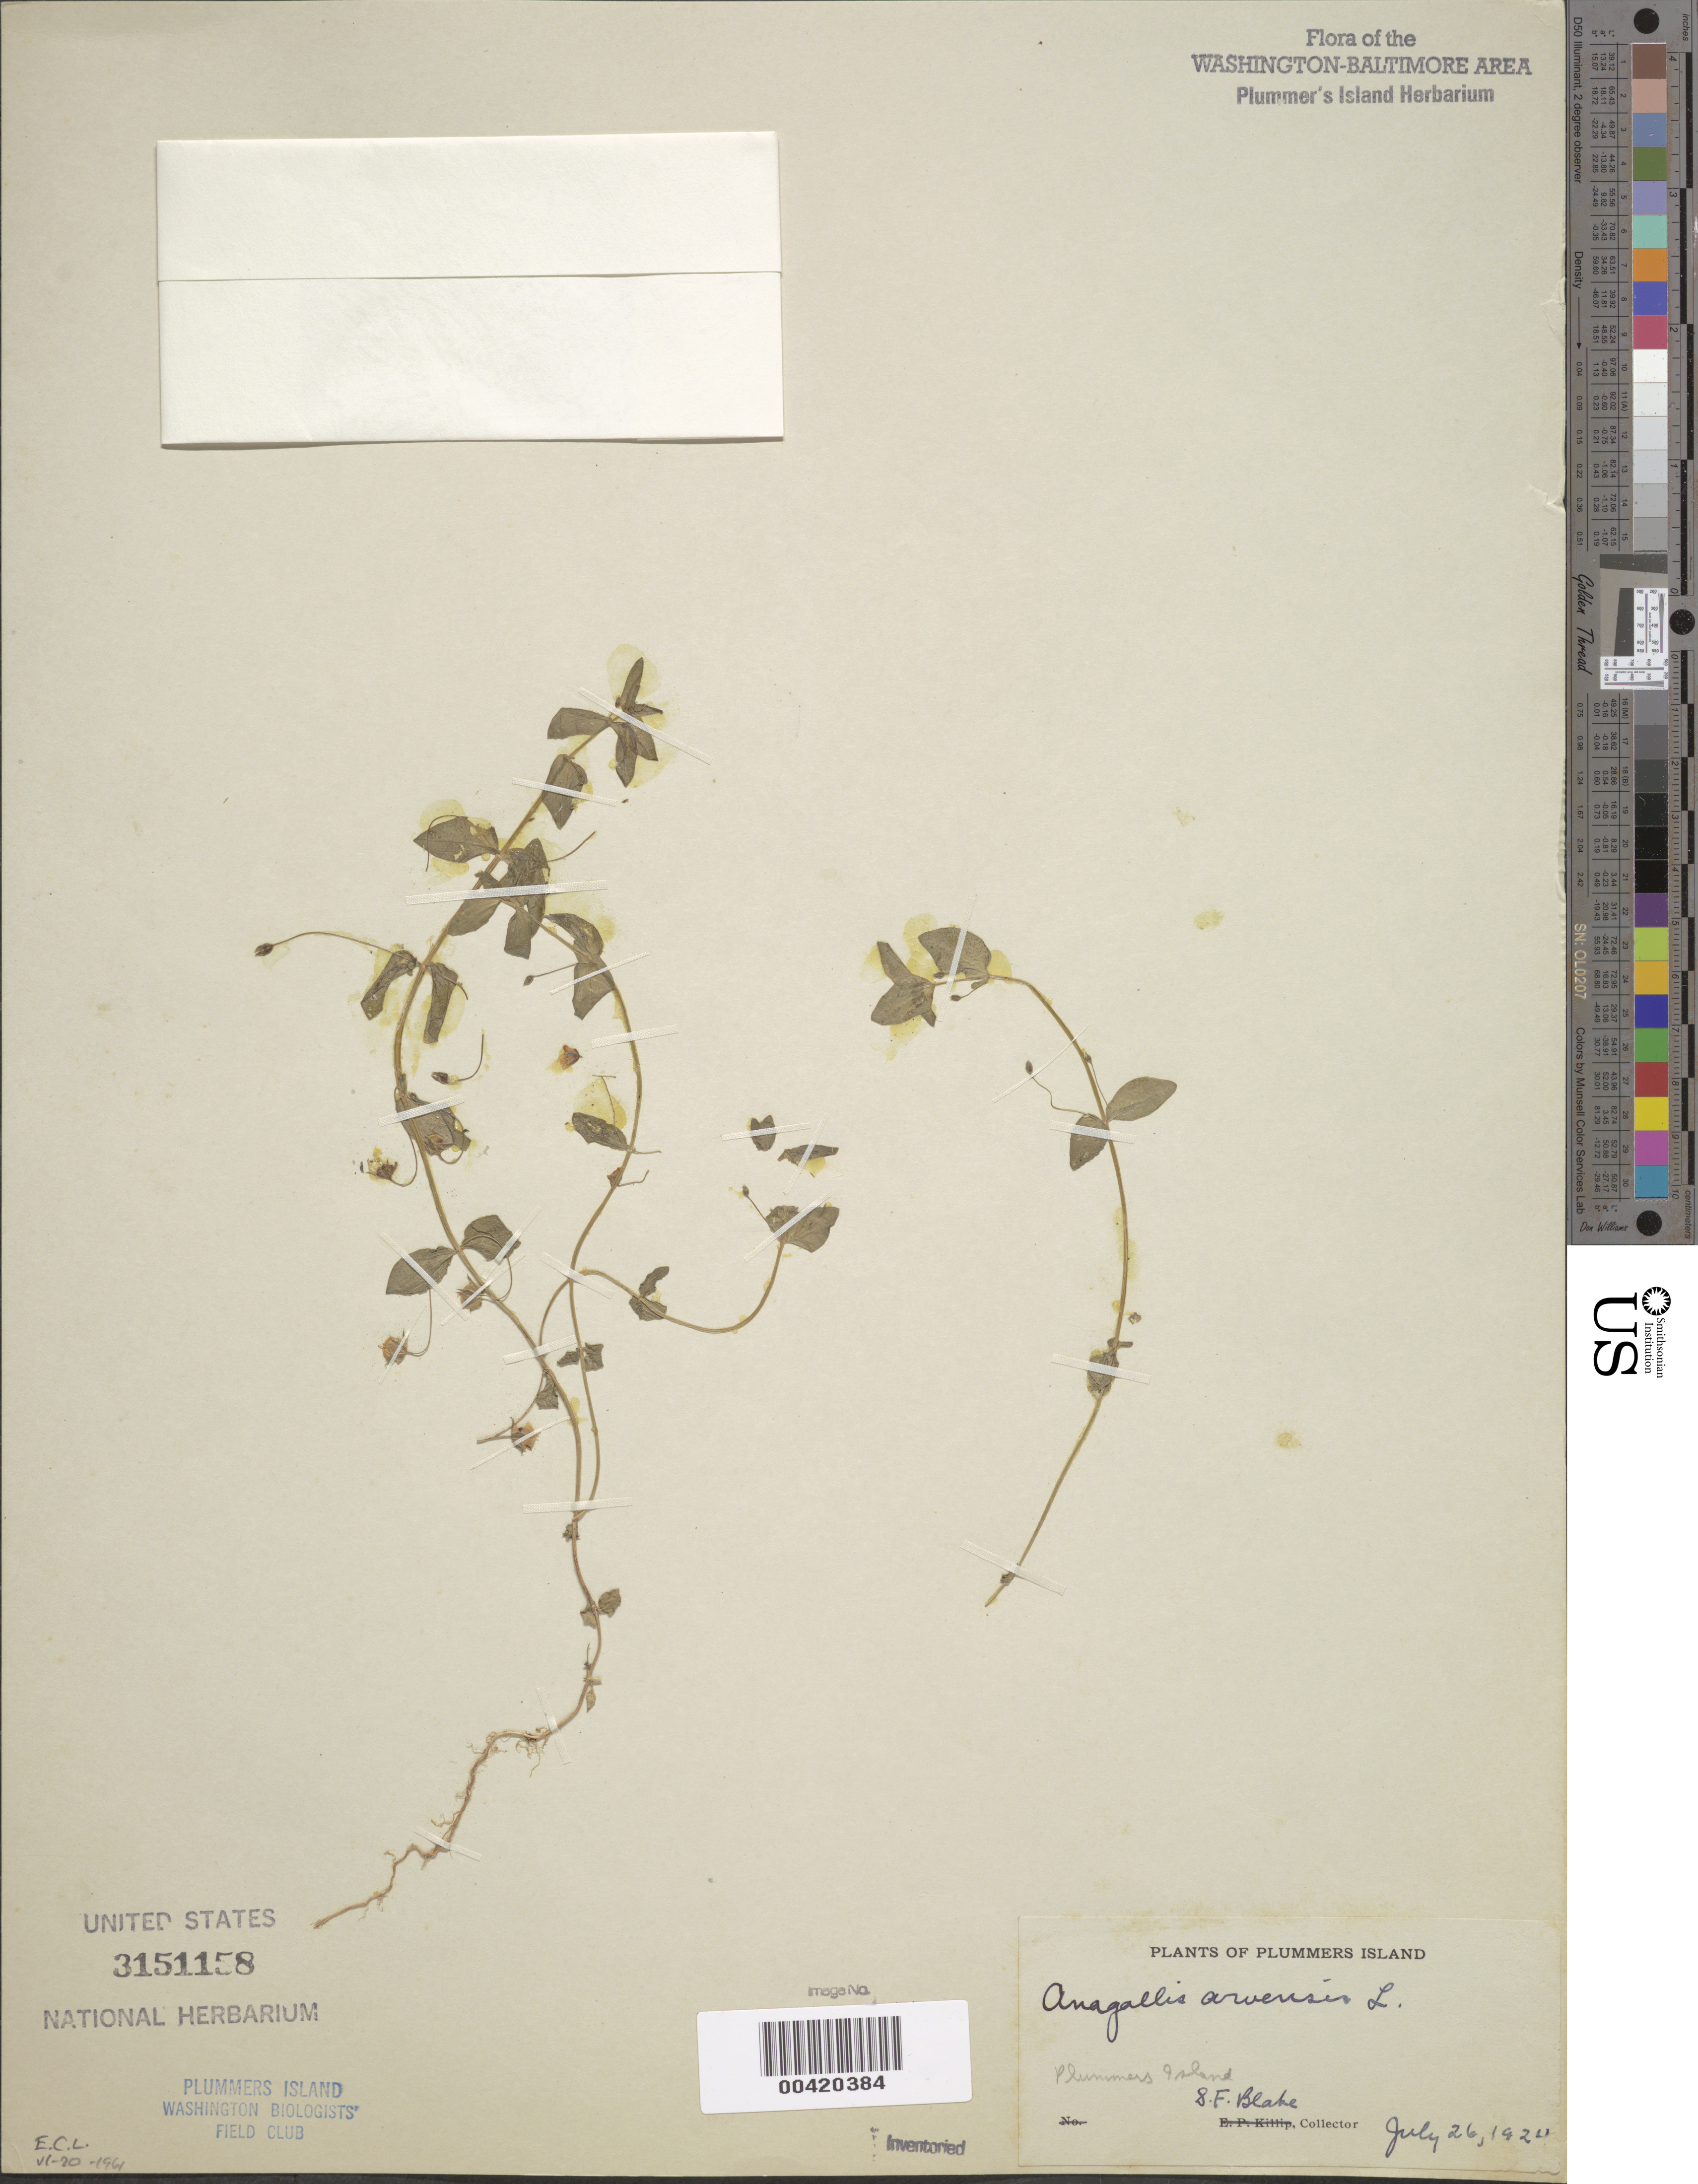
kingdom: Plantae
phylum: Tracheophyta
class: Magnoliopsida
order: Ericales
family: Primulaceae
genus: Anagallis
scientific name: Anagallis arvensis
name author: L.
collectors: S. Blake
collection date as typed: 26 Jul 1924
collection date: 1924-07-26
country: United States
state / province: Maryland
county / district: Montgomery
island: Plummers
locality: Plummer's Island C. & O. Canal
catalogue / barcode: US 3151158